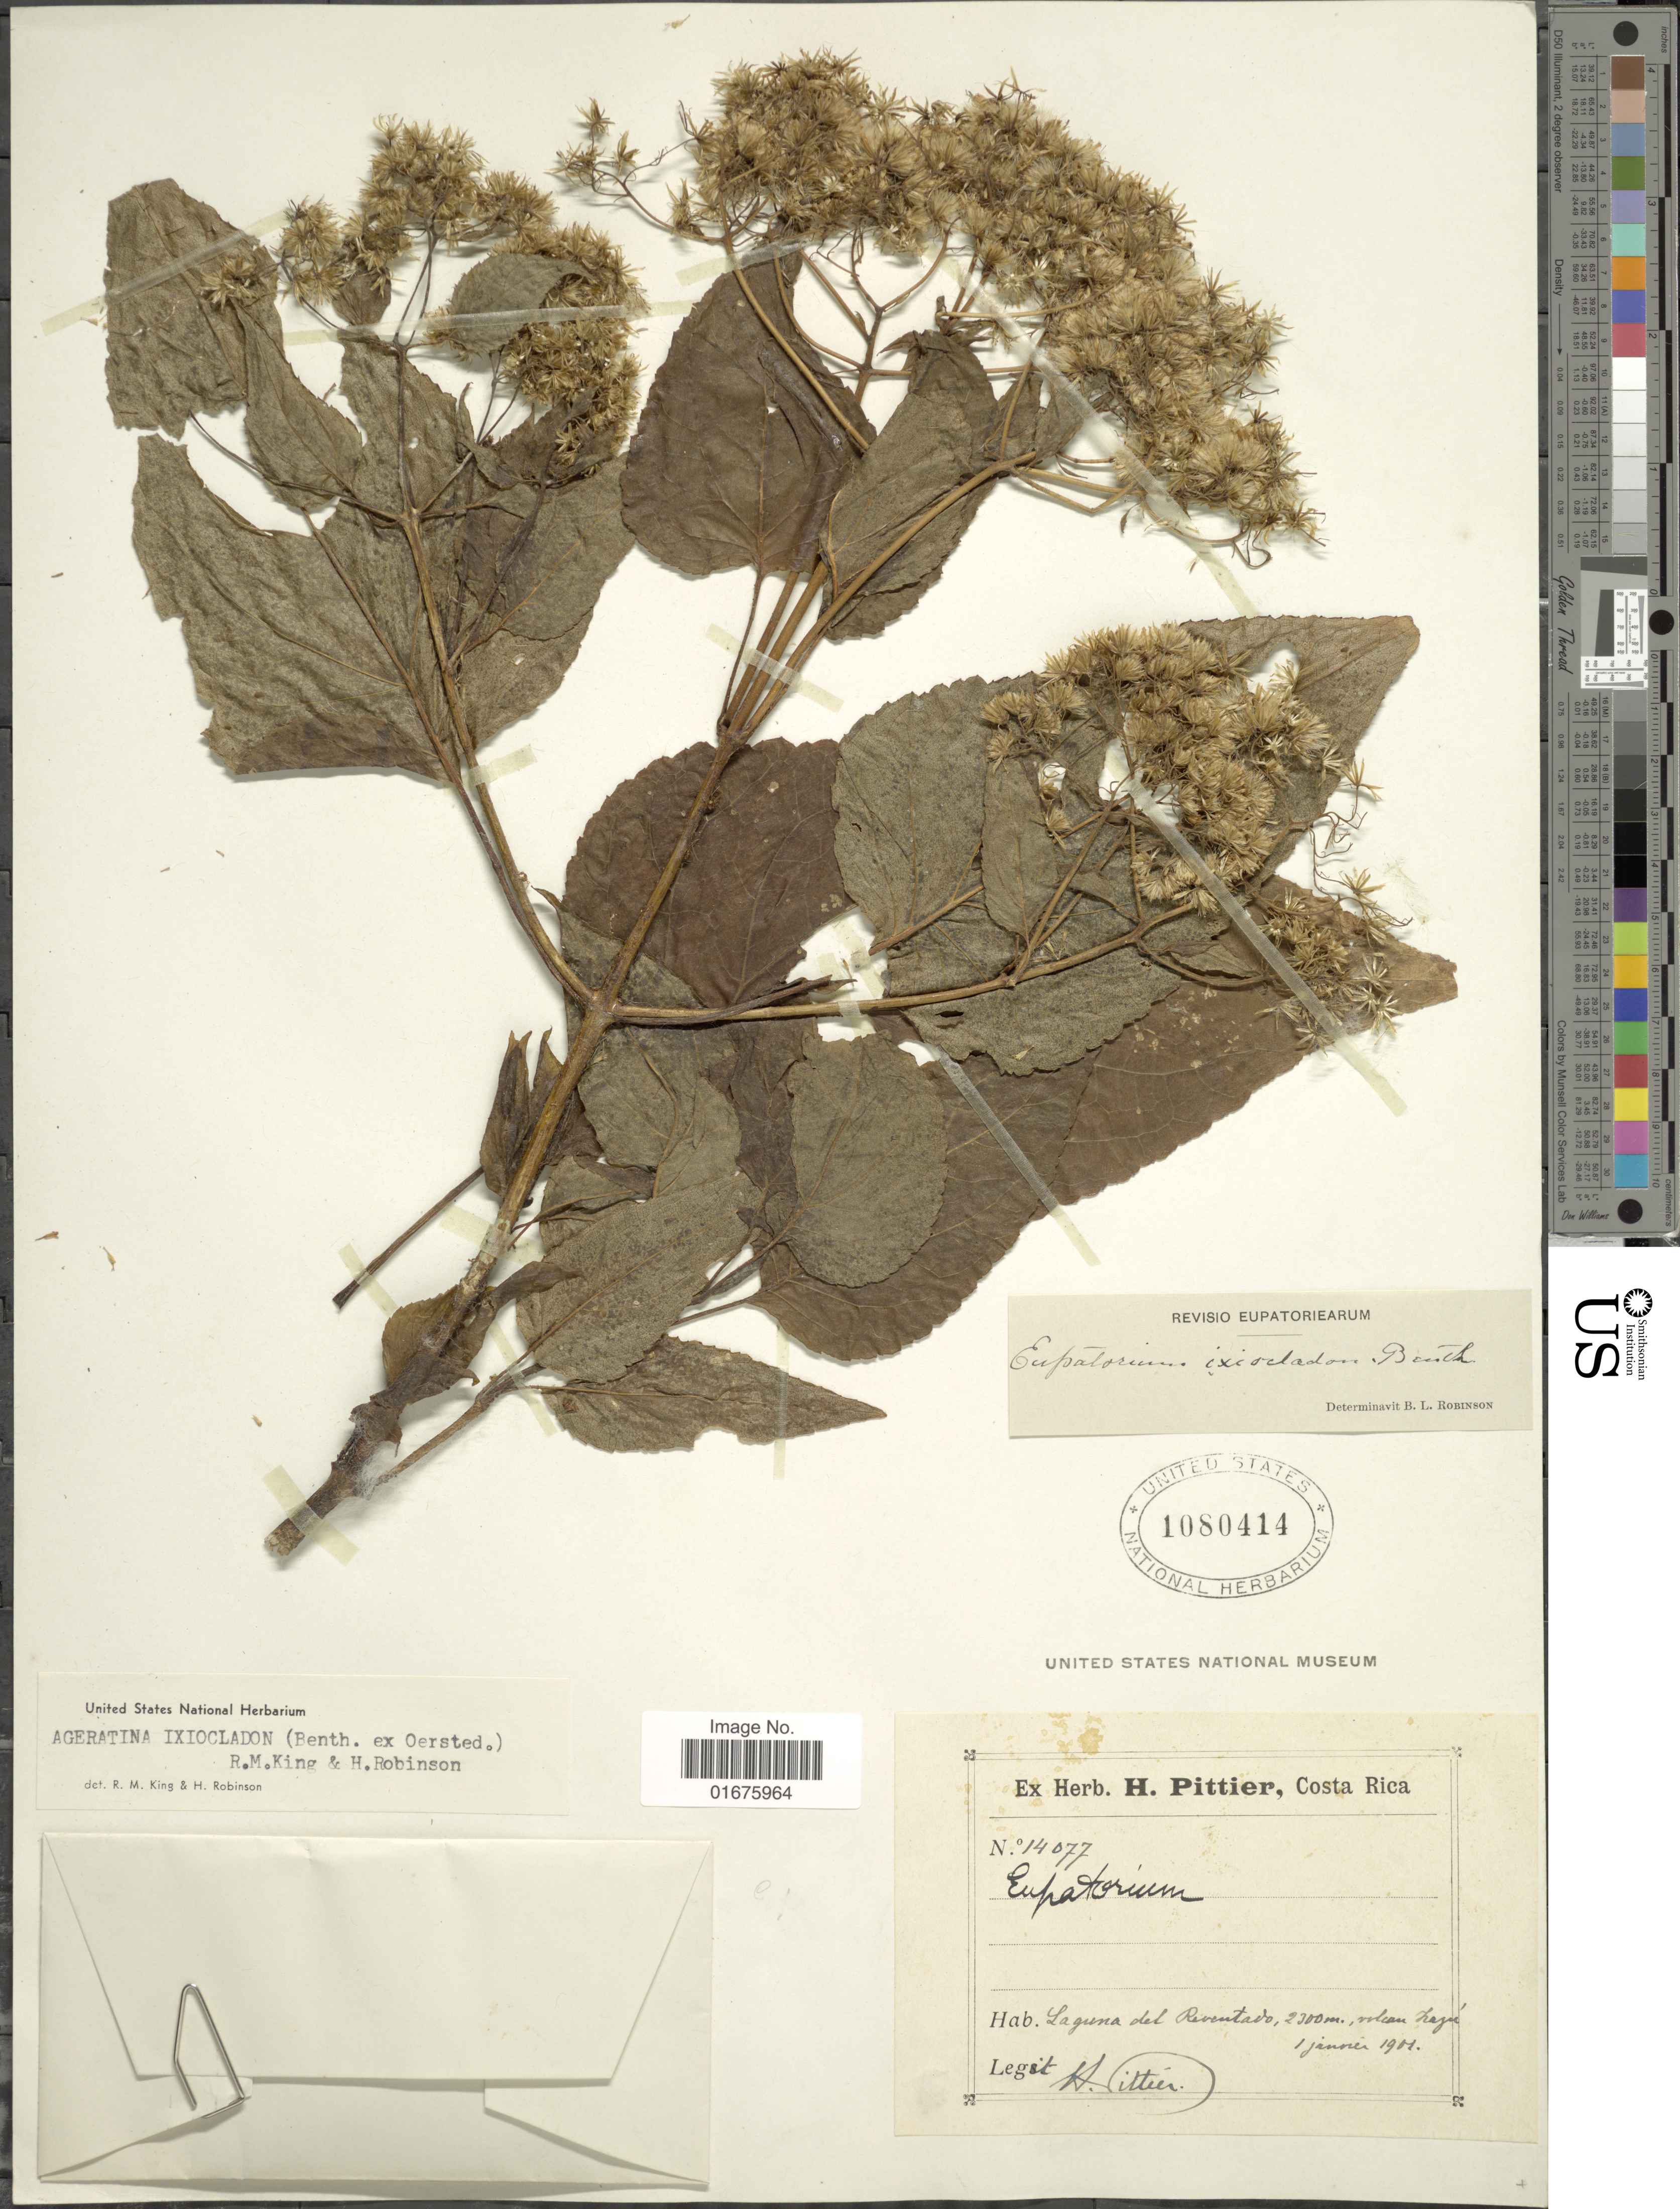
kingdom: Plantae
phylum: Tracheophyta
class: Magnoliopsida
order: Asterales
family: Asteraceae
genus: Ageratina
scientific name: Ageratina ixiocladon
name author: (Benth. ex Oerst.) R.M. King & H. Rob.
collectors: H. F. Pittier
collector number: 14077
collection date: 1901-01-01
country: Costa Rica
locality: Laguna del reventado, volcan Irazú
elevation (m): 2300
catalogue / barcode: US 1080414